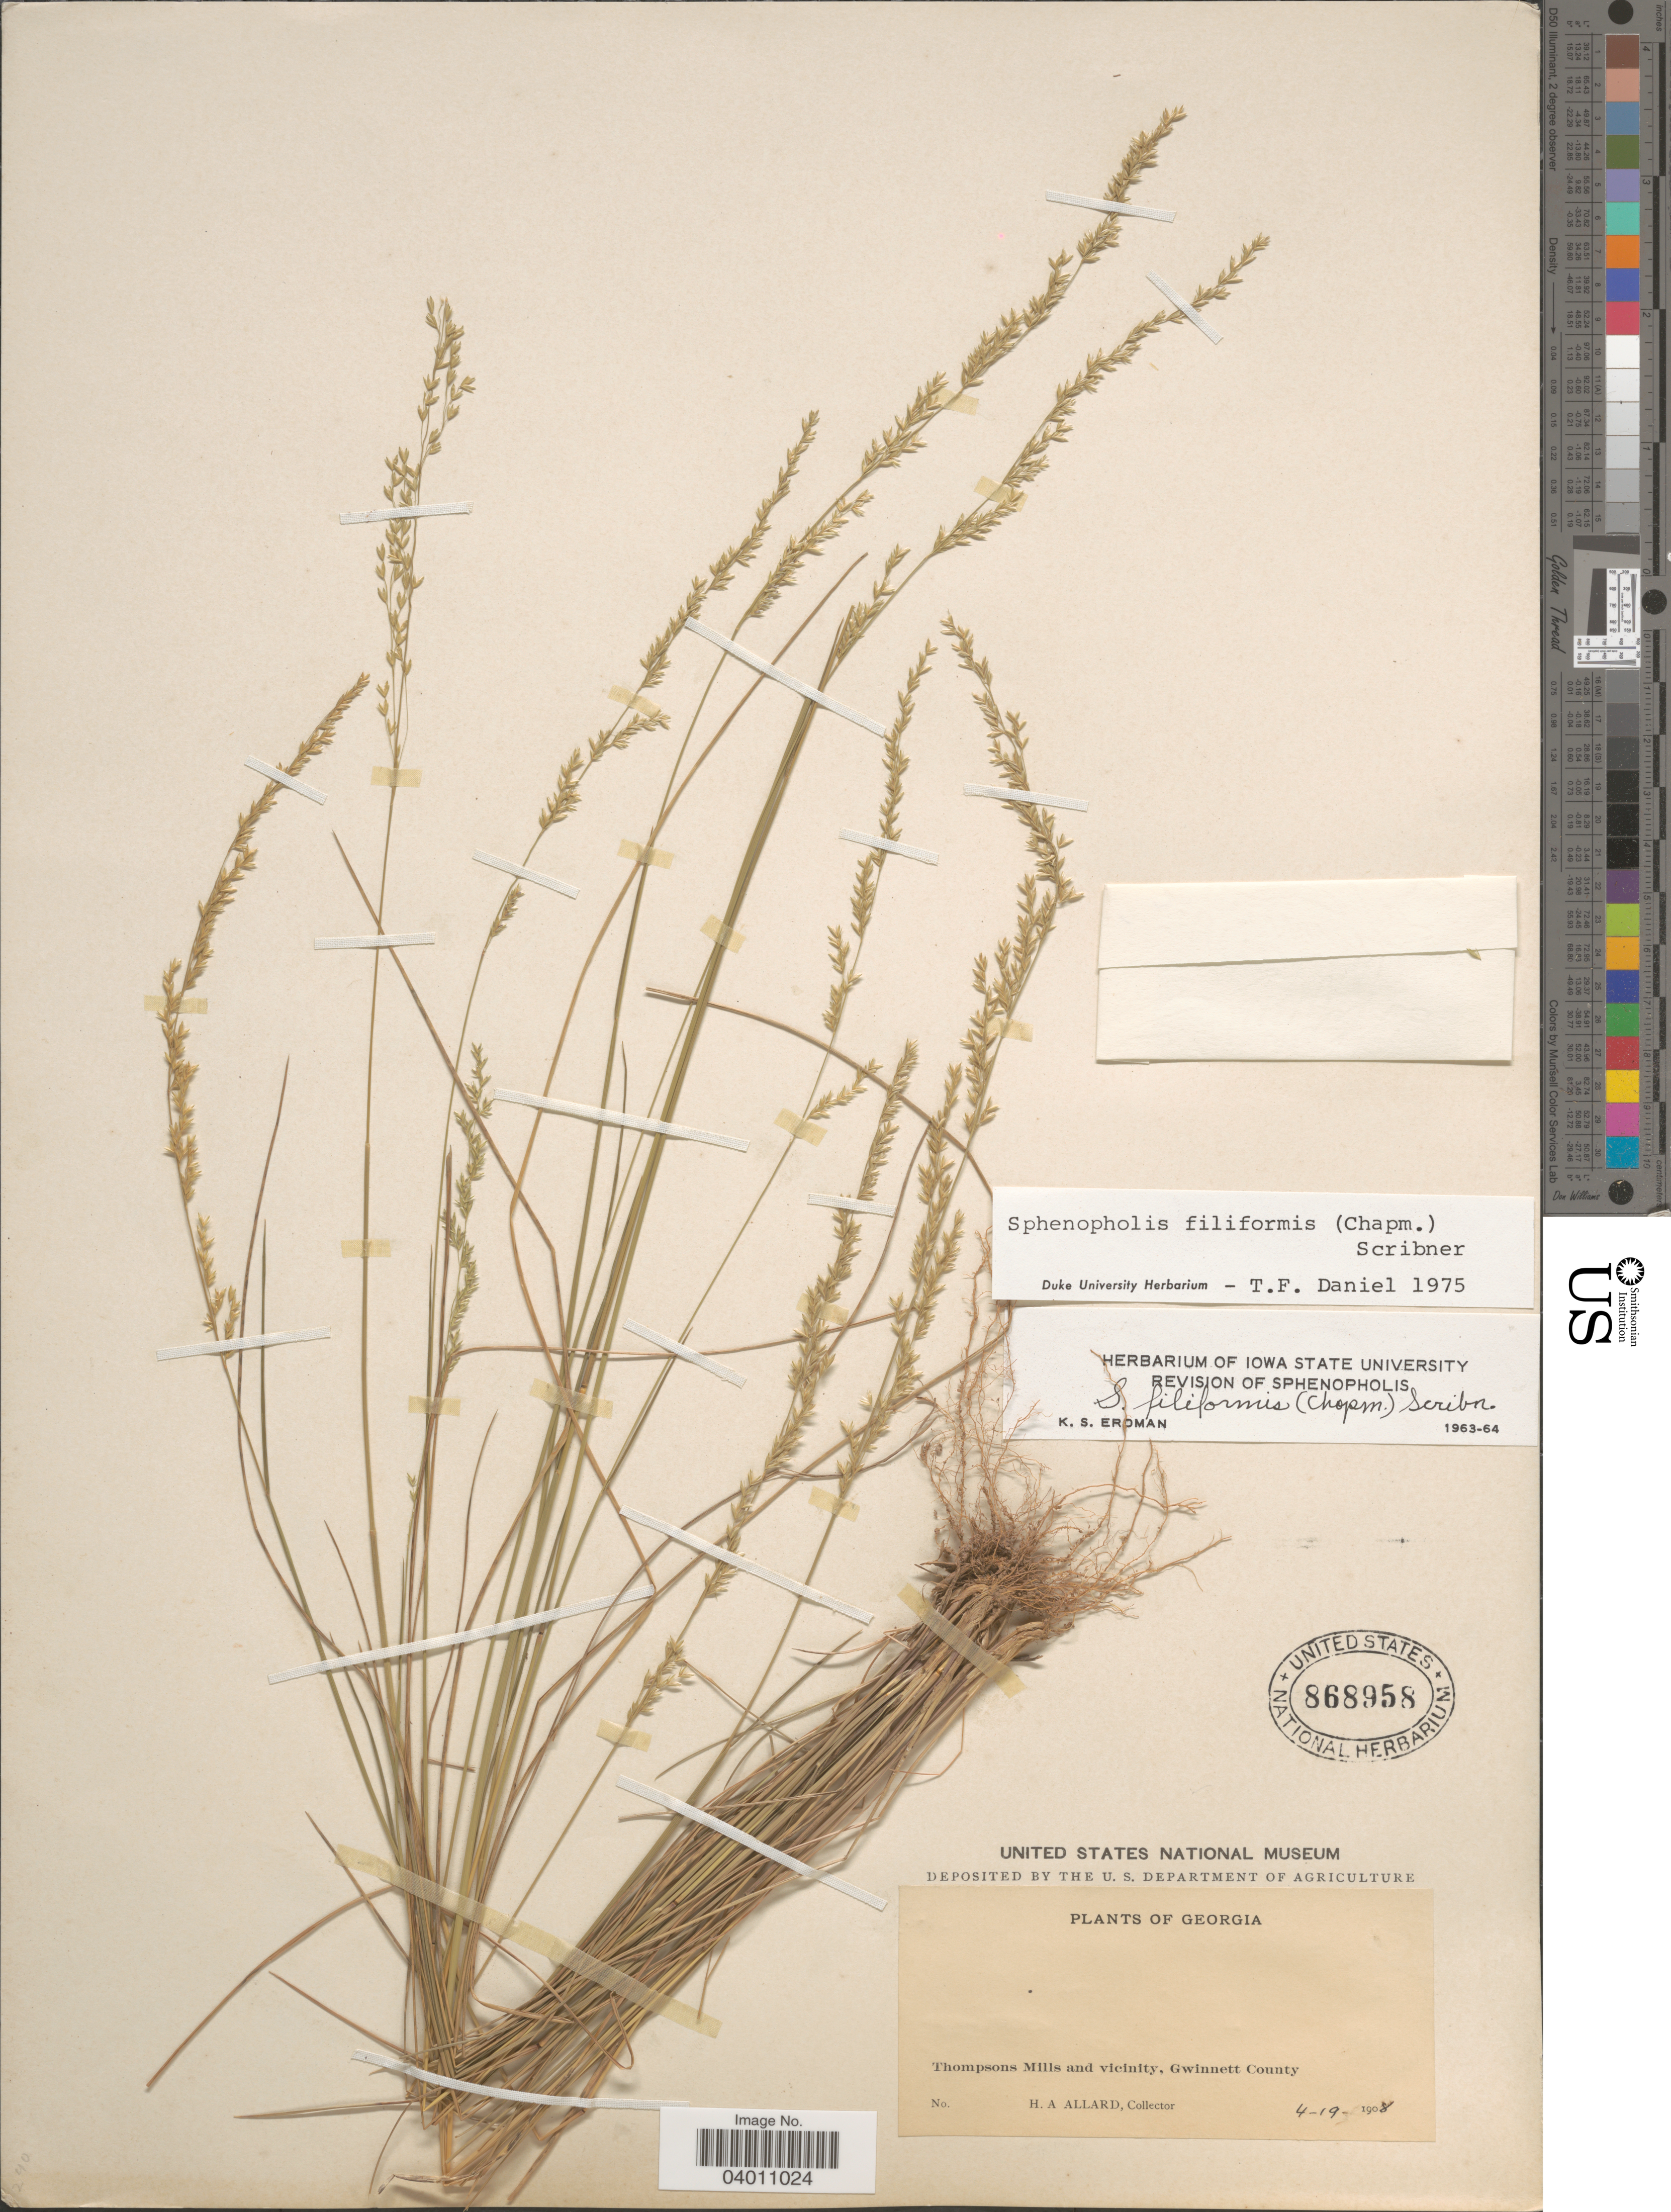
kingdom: Plantae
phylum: Tracheophyta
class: Liliopsida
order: Poales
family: Poaceae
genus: Sphenopholis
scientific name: Sphenopholis filiformis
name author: (Chapm.) Scribn.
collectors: H. A. Allard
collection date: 1908-04-19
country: United States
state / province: Georgia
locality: Thompsons Mills and vicinity, Gwinnett County.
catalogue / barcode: US 868958